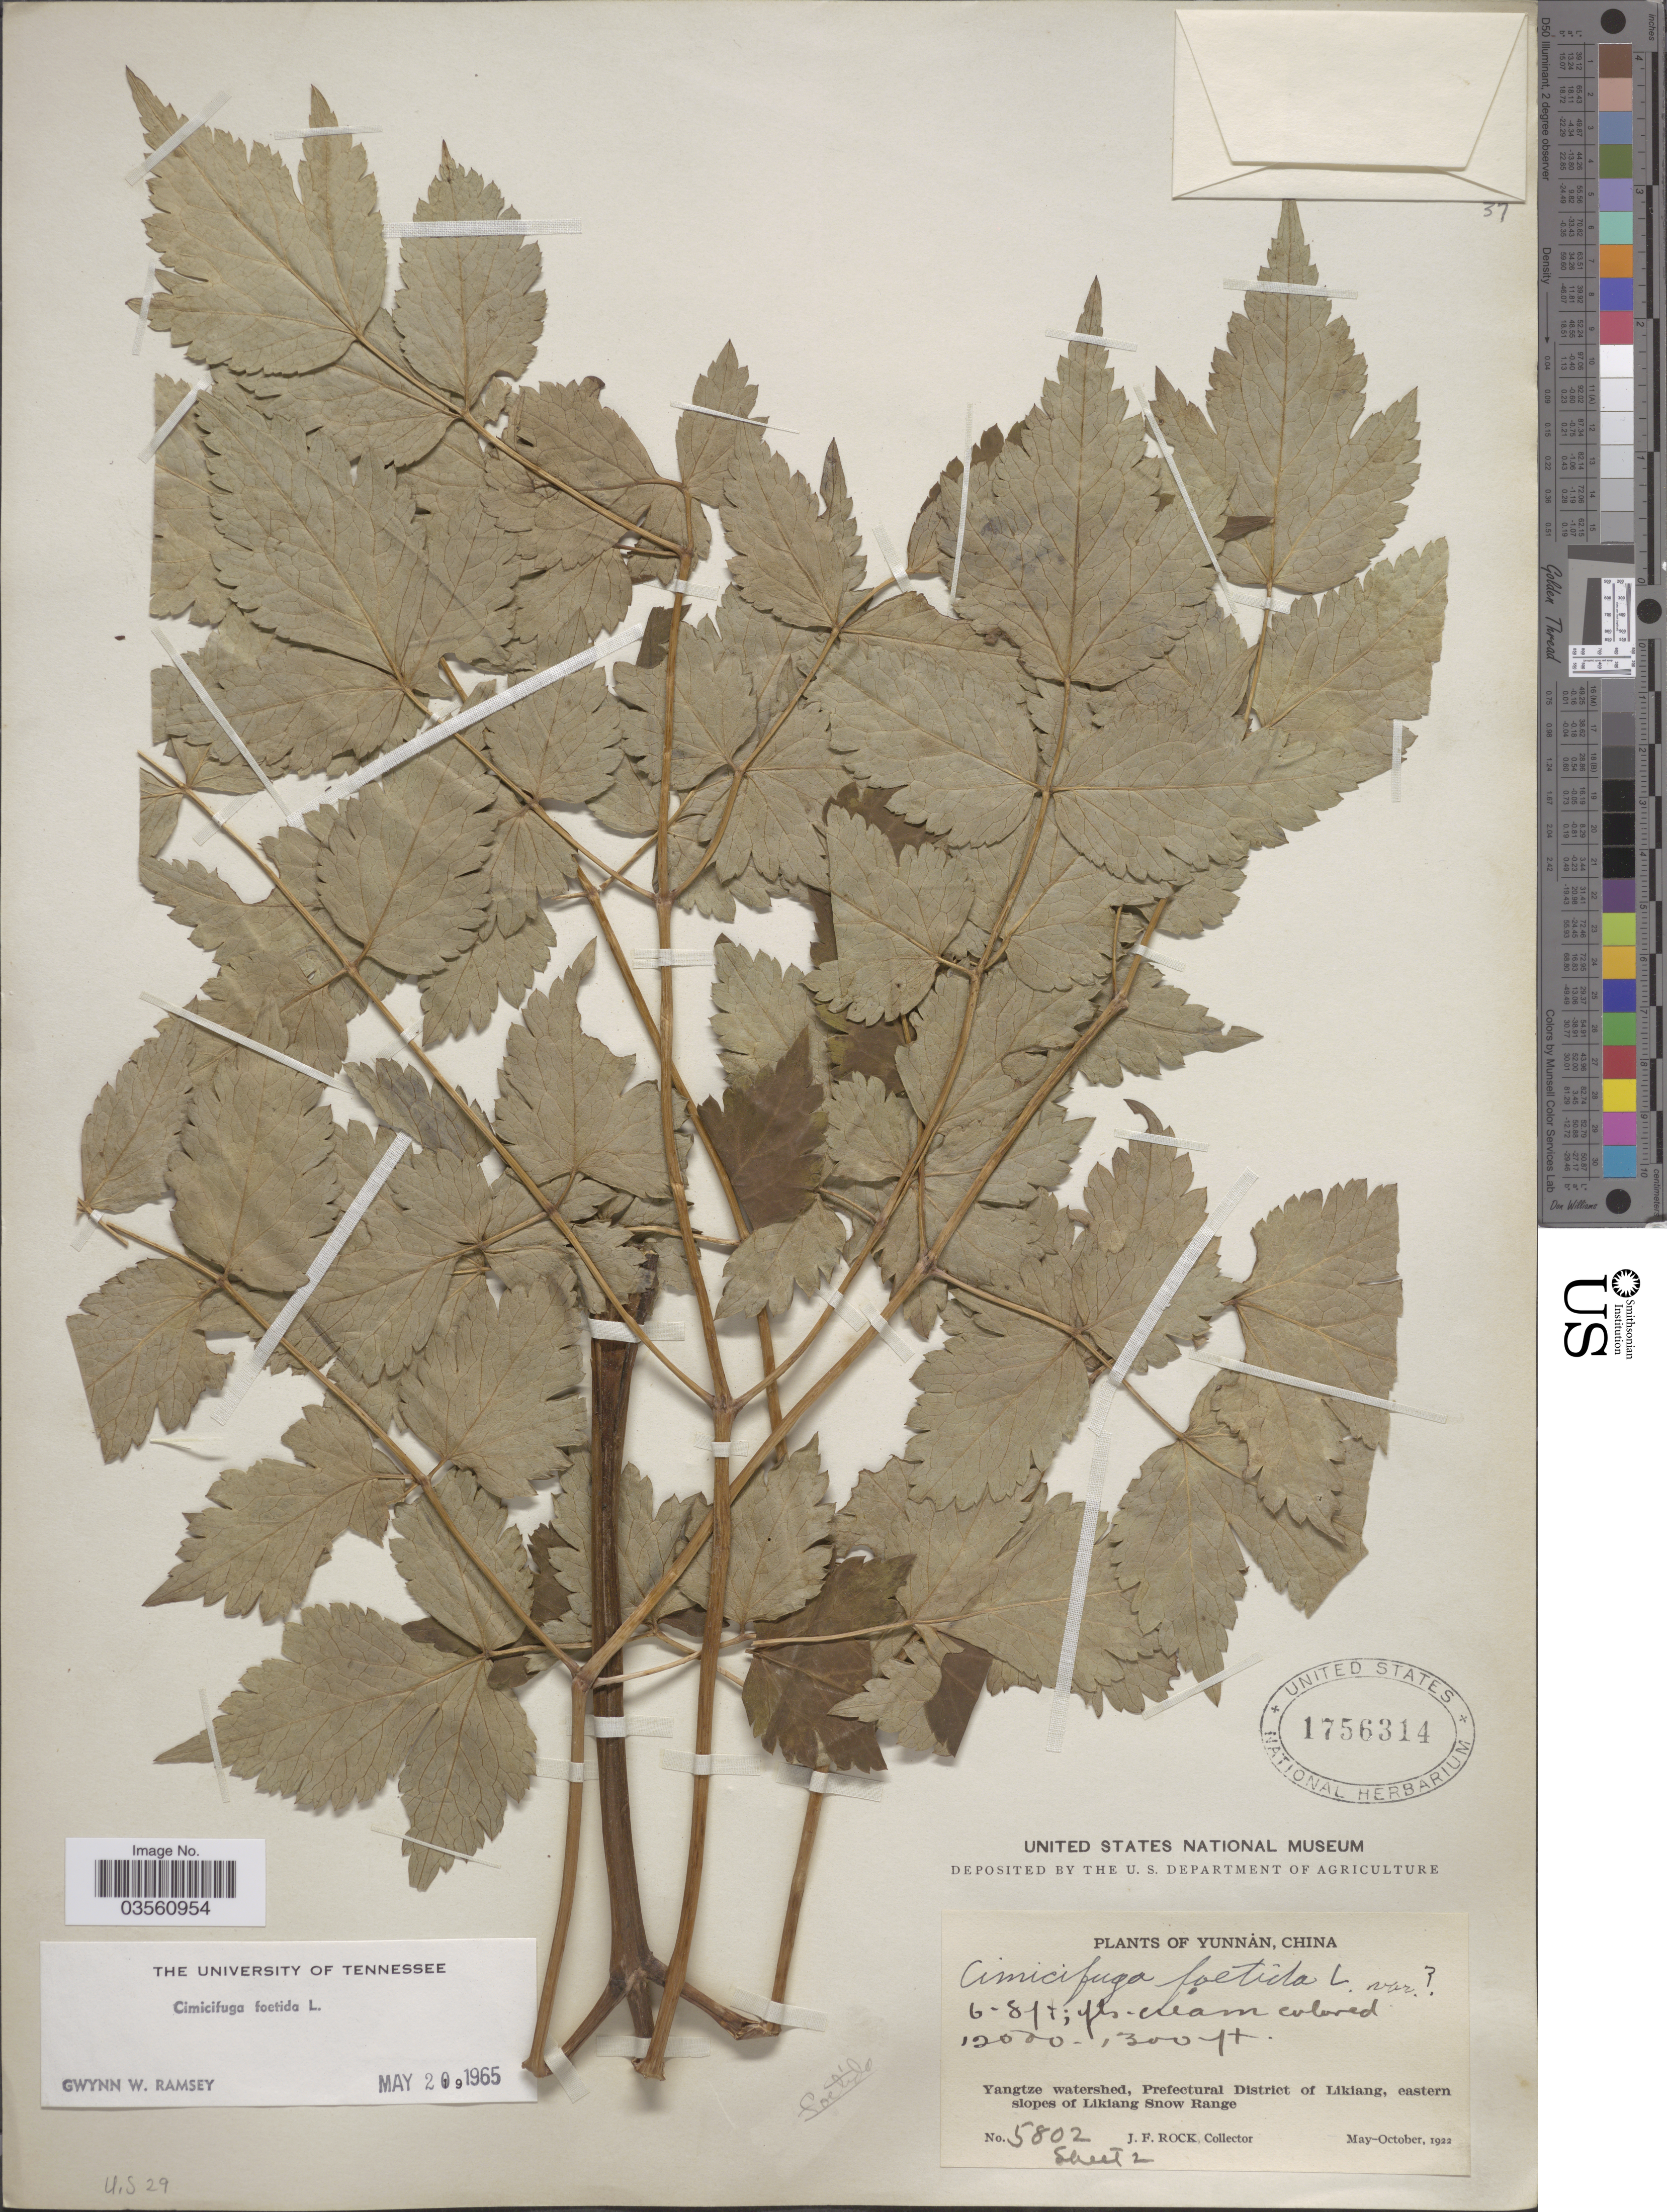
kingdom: Plantae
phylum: Tracheophyta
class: Magnoliopsida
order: Ranunculales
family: Ranunculaceae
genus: Actaea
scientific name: Actaea cimicifuga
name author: L.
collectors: J. Rock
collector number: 5802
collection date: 1922-05/1922-10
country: China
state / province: Yunnan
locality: Yangtze watershed, Prefectural District of Likiang, eastern slopes of Likiang Snow Range.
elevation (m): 396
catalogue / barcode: US 1756314